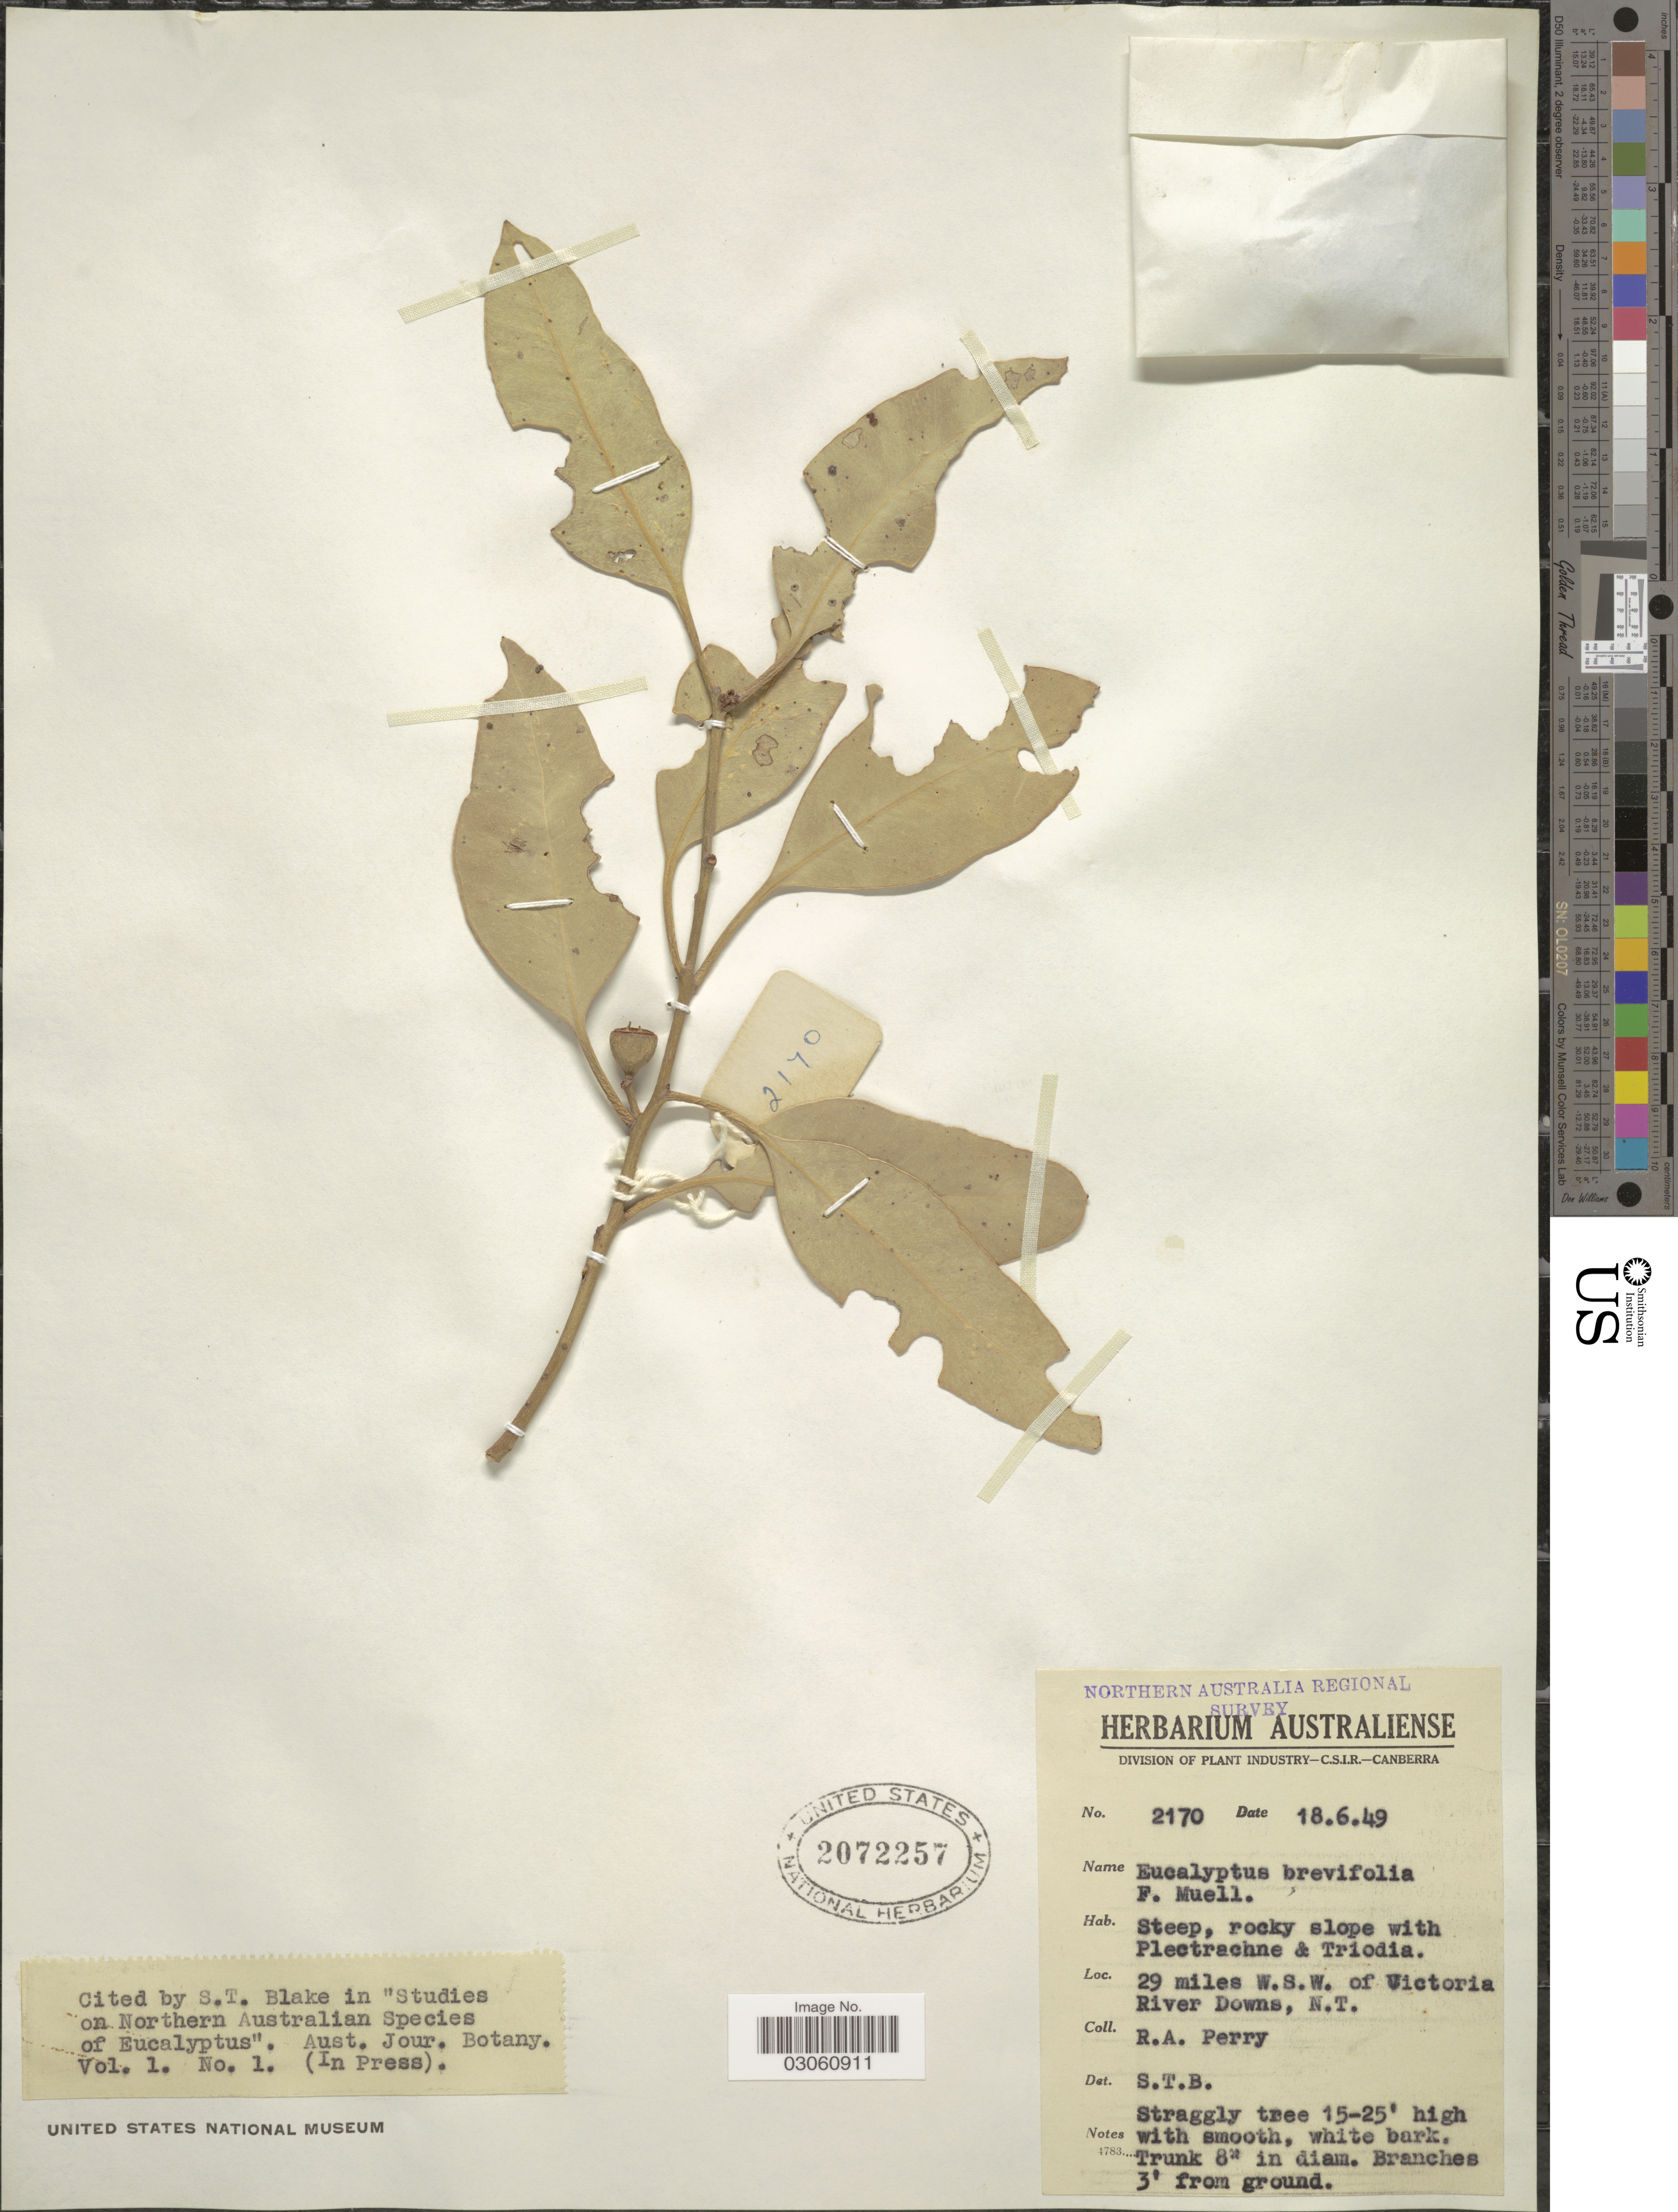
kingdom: Plantae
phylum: Tracheophyta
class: Magnoliopsida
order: Myrtales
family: Myrtaceae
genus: Eucalyptus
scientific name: Eucalyptus brevifolia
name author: F. Muell.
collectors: Perry, R. A.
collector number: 2170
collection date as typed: Transcribed d/m/y: 18/6/49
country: Australia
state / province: Northern Territory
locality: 29 miles W.S.W. of Victoria River Downs, N.T.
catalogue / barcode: US 2072257